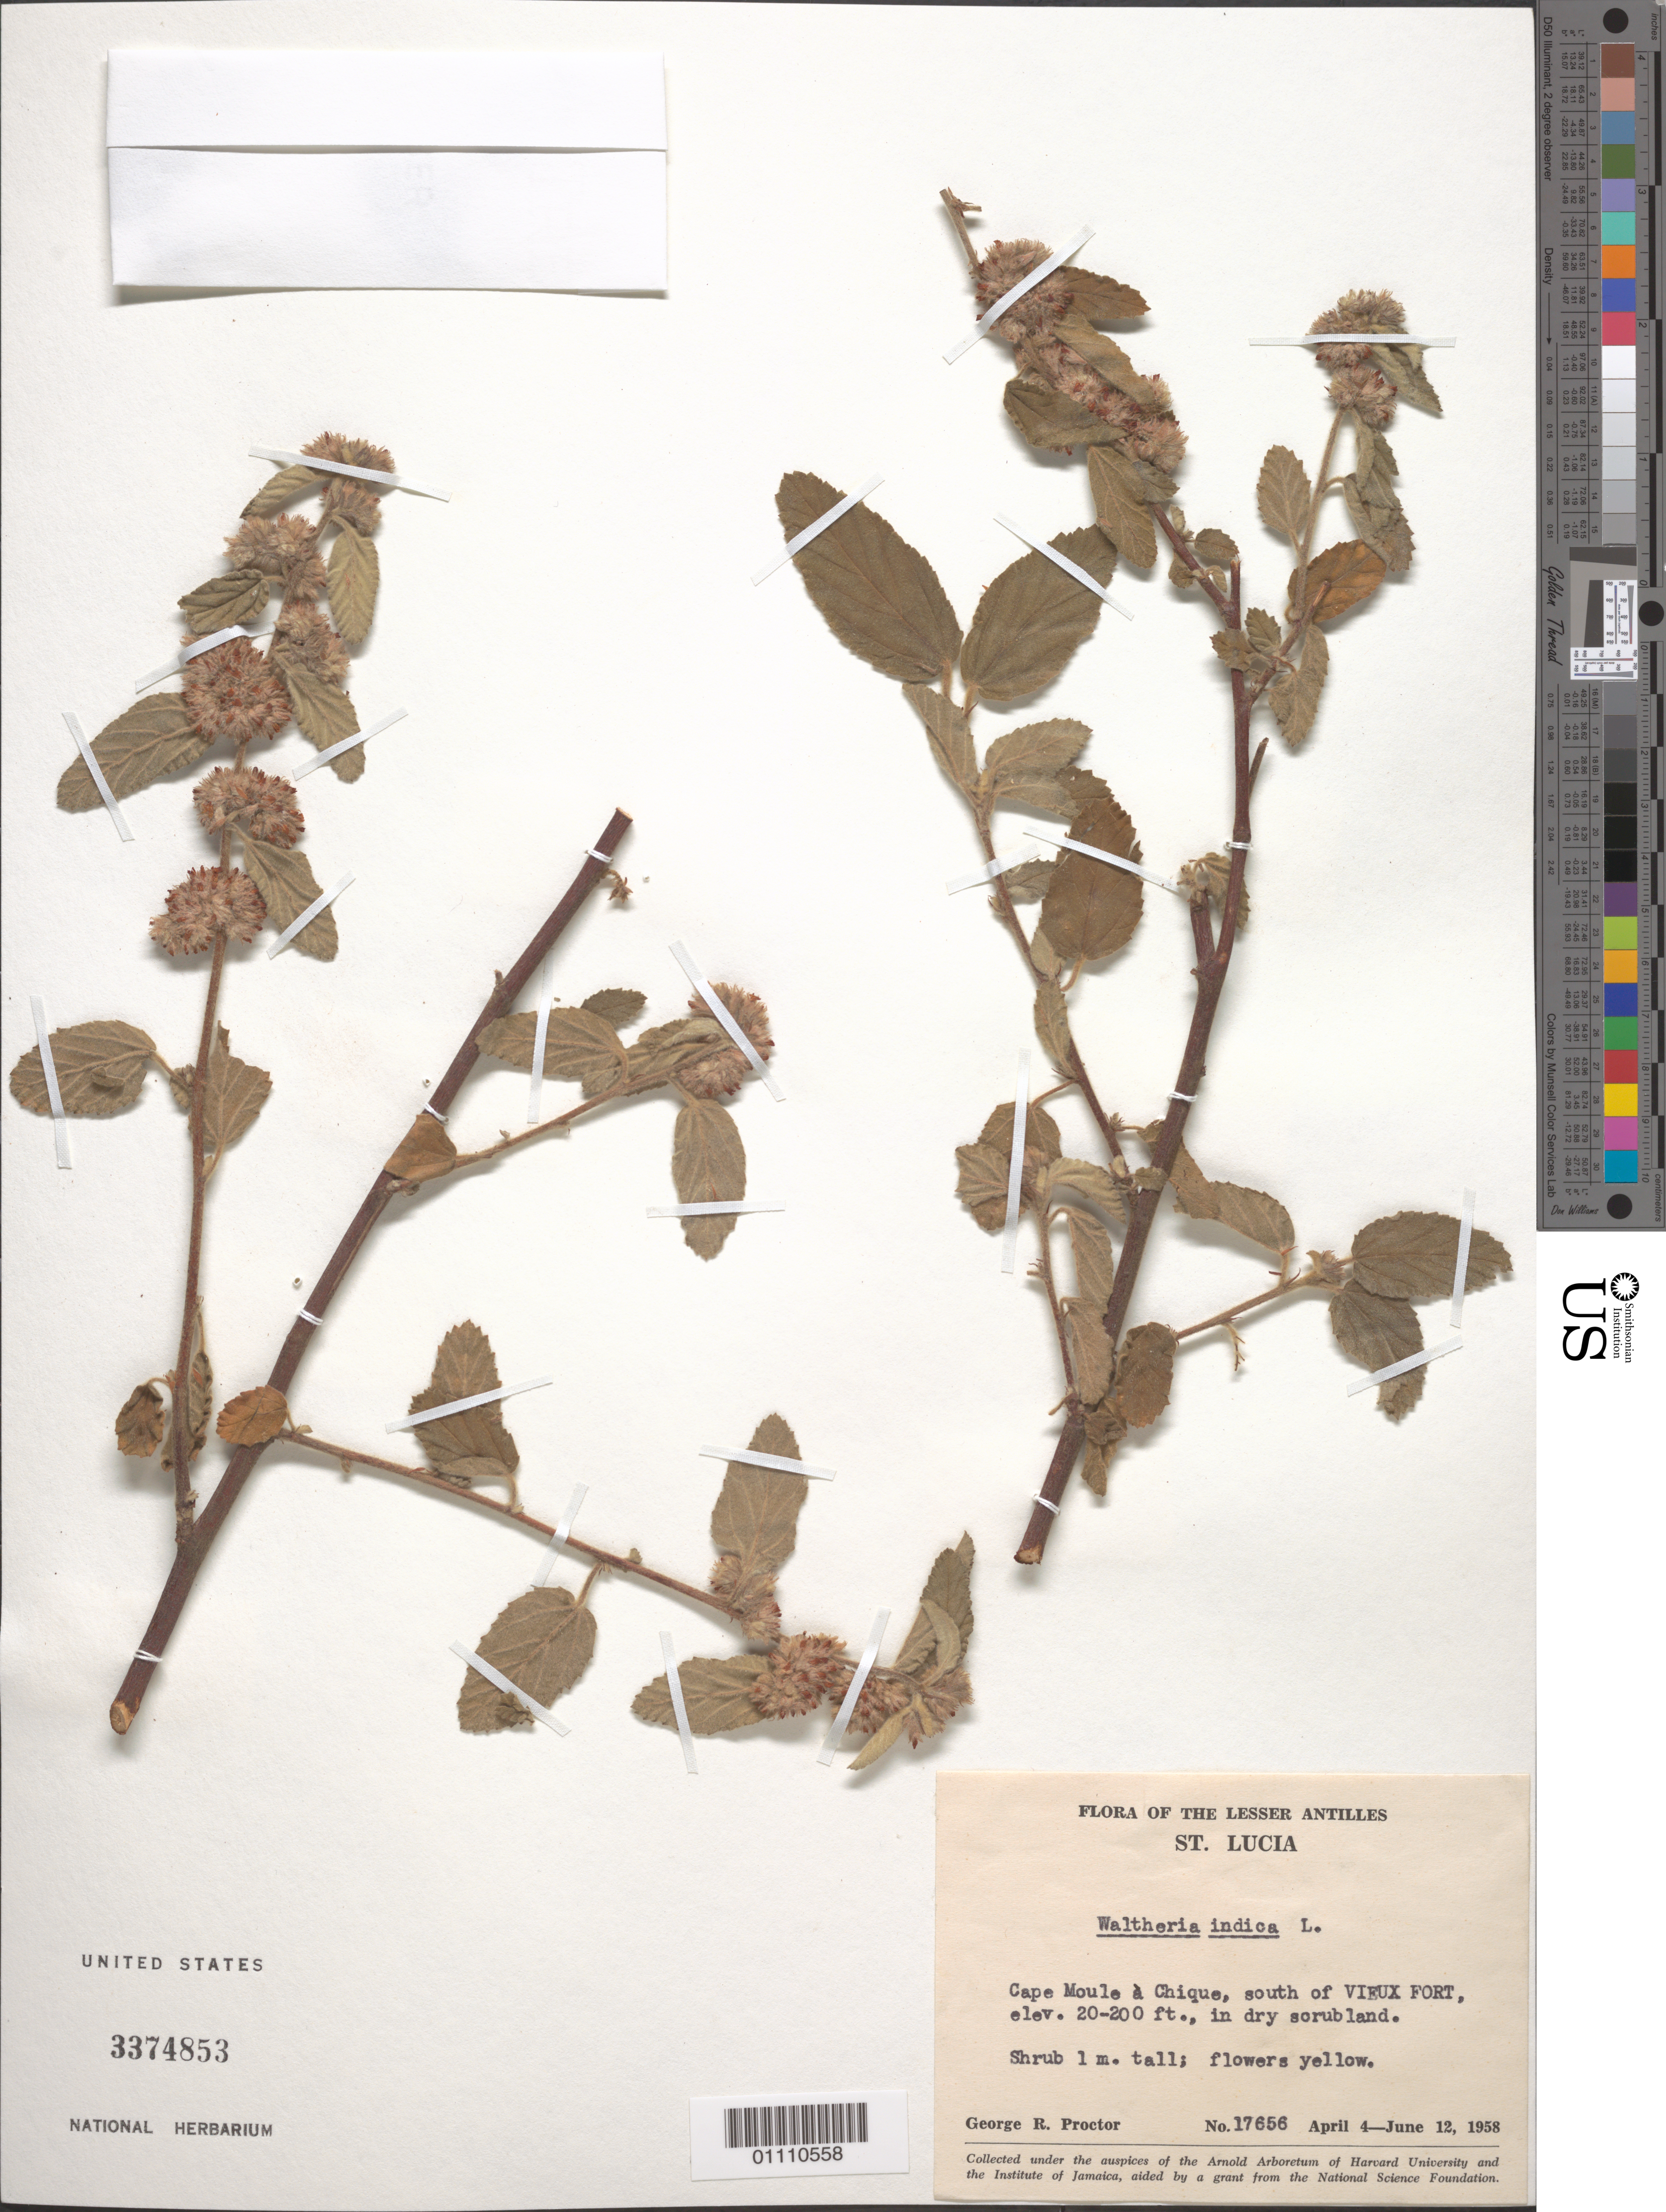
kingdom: Plantae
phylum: Tracheophyta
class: Magnoliopsida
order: Malvales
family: Malvaceae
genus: Waltheria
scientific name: Waltheria indica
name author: L.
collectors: G. R. Proctor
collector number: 17656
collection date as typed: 04 Apr 1958 to 12 Jun 1958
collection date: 1958-04-04/1958-06-12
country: St. Lucia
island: St. Lucia I.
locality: Cape Moule à Chique, S of Vieux Fort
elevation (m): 6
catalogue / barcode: US 3374853